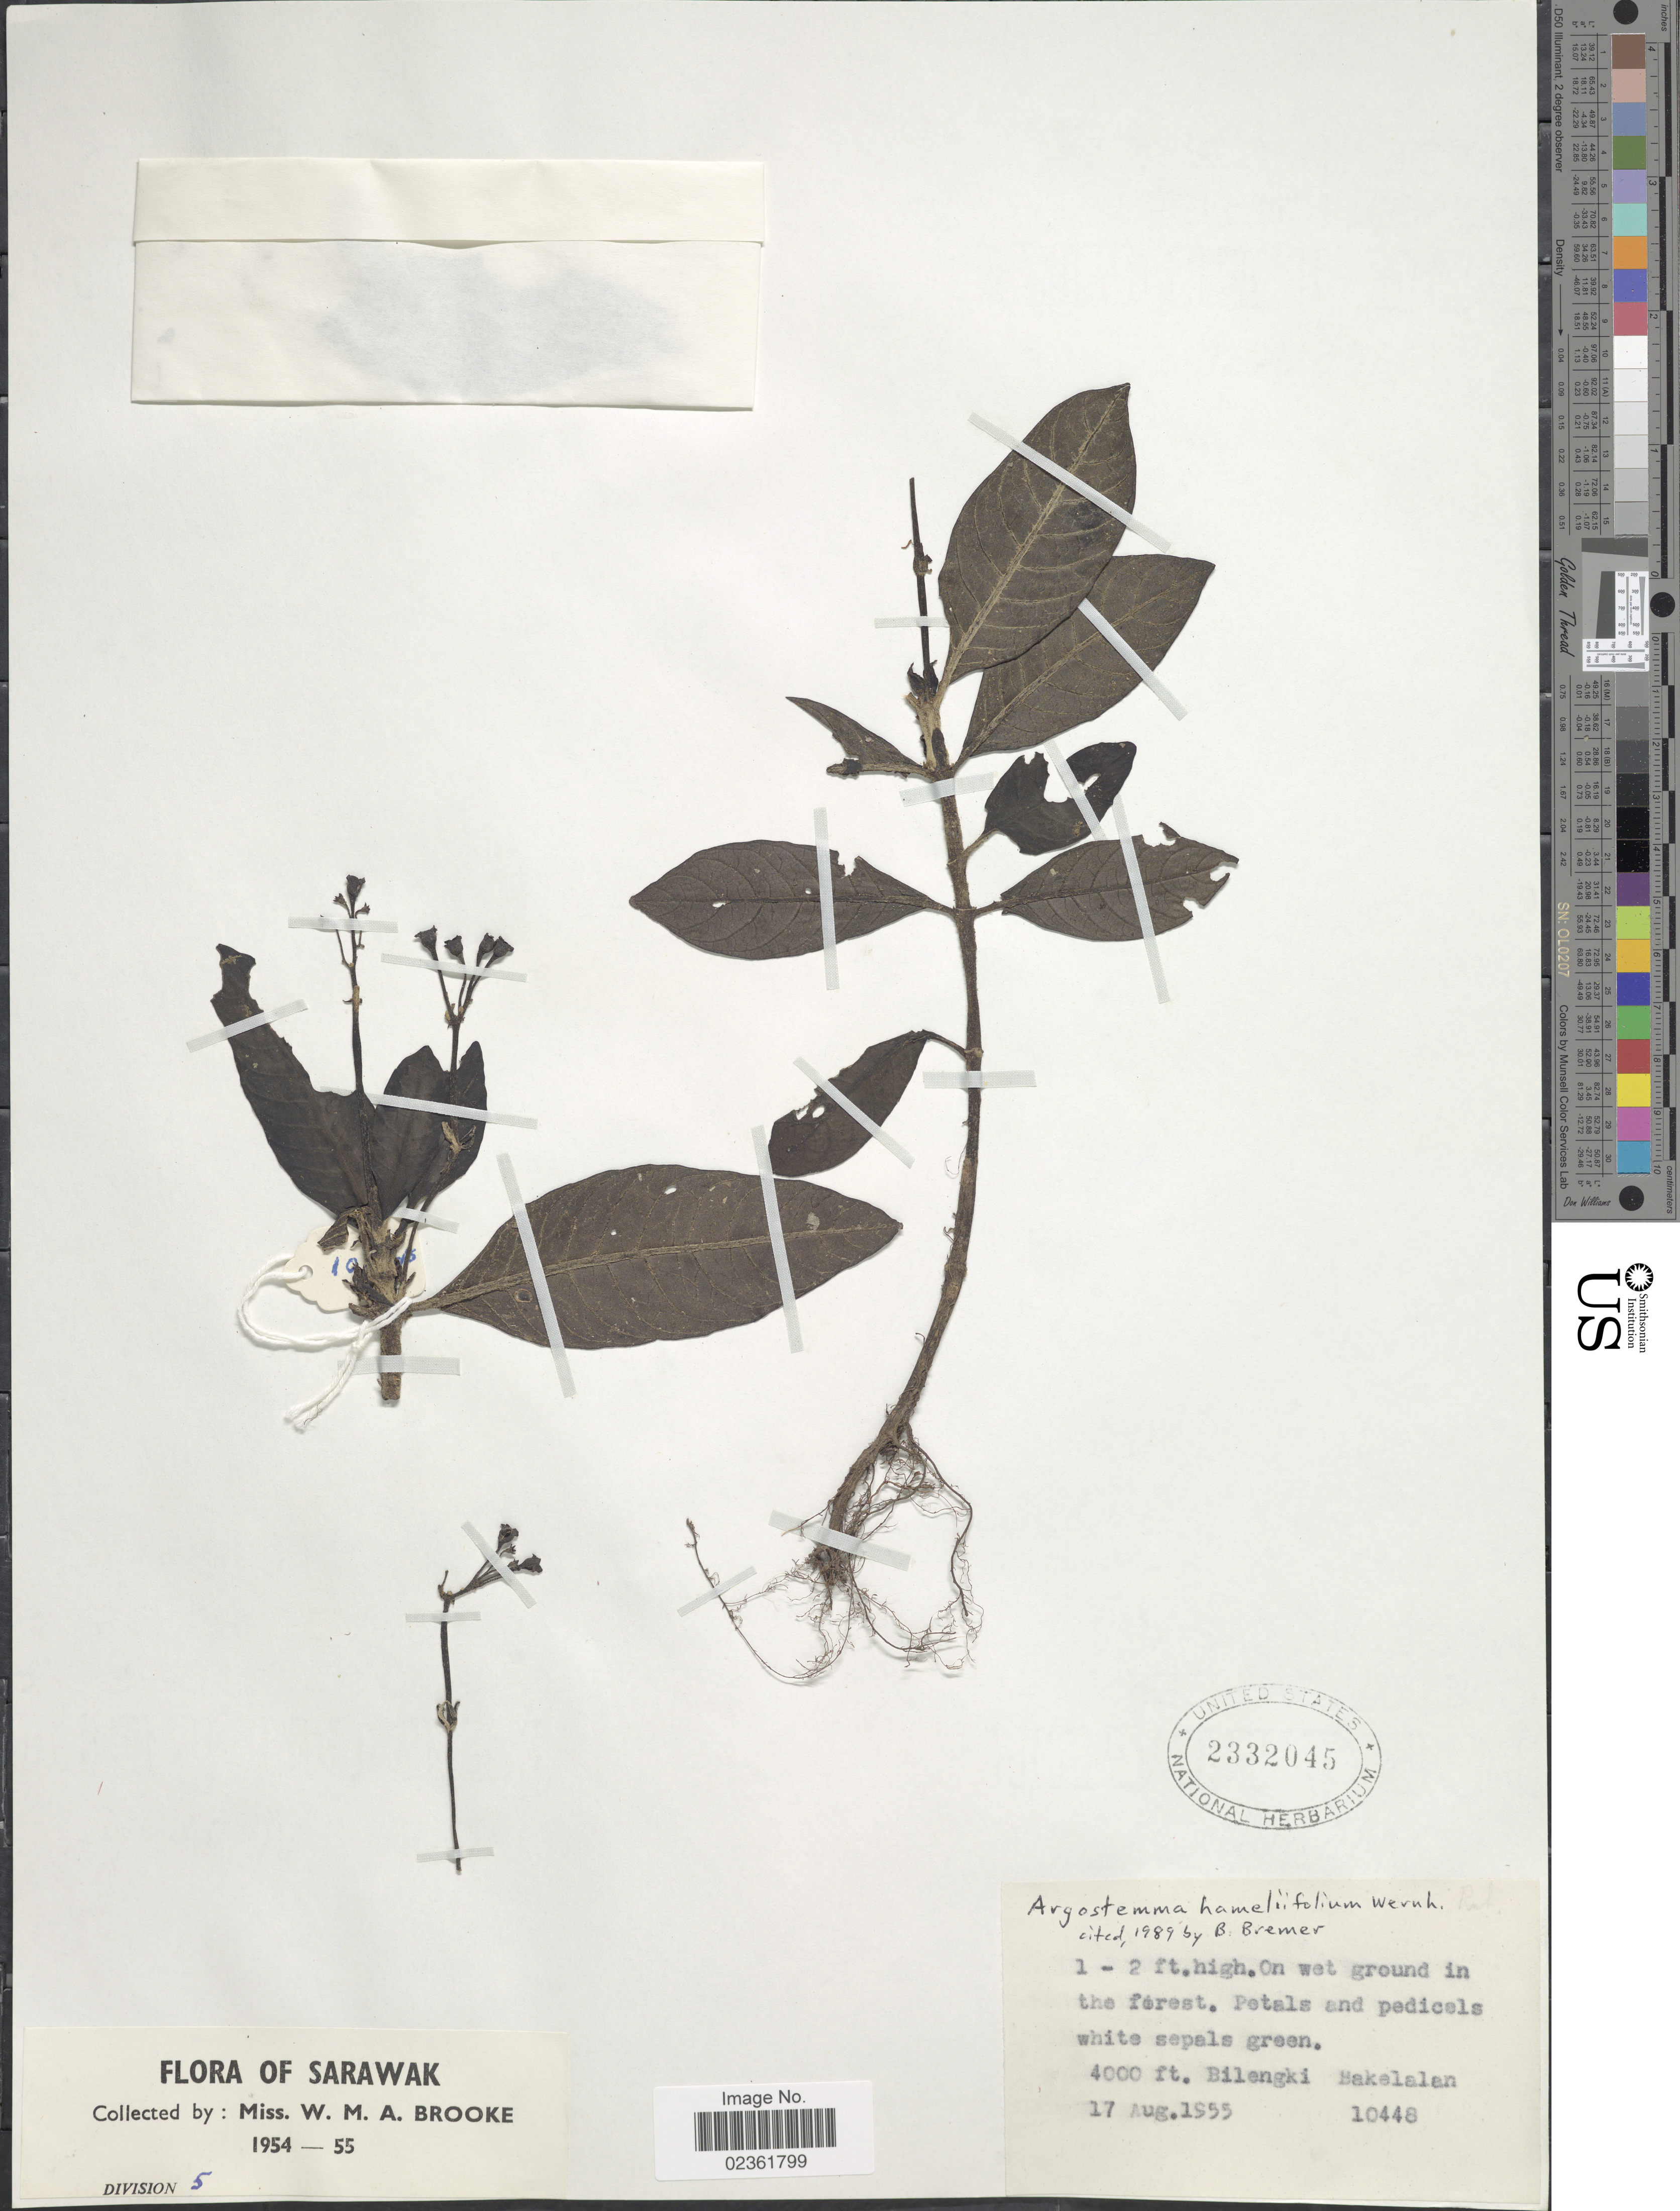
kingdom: Plantae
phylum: Tracheophyta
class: Magnoliopsida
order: Gentianales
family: Rubiaceae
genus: Argostemma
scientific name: Argostemma hameliifolium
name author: Wernham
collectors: W. Brooke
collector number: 10448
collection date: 1955-08-17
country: Malaysia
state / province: Sarawak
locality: Bilengki Bakelalan.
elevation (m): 1219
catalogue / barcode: US 2332045